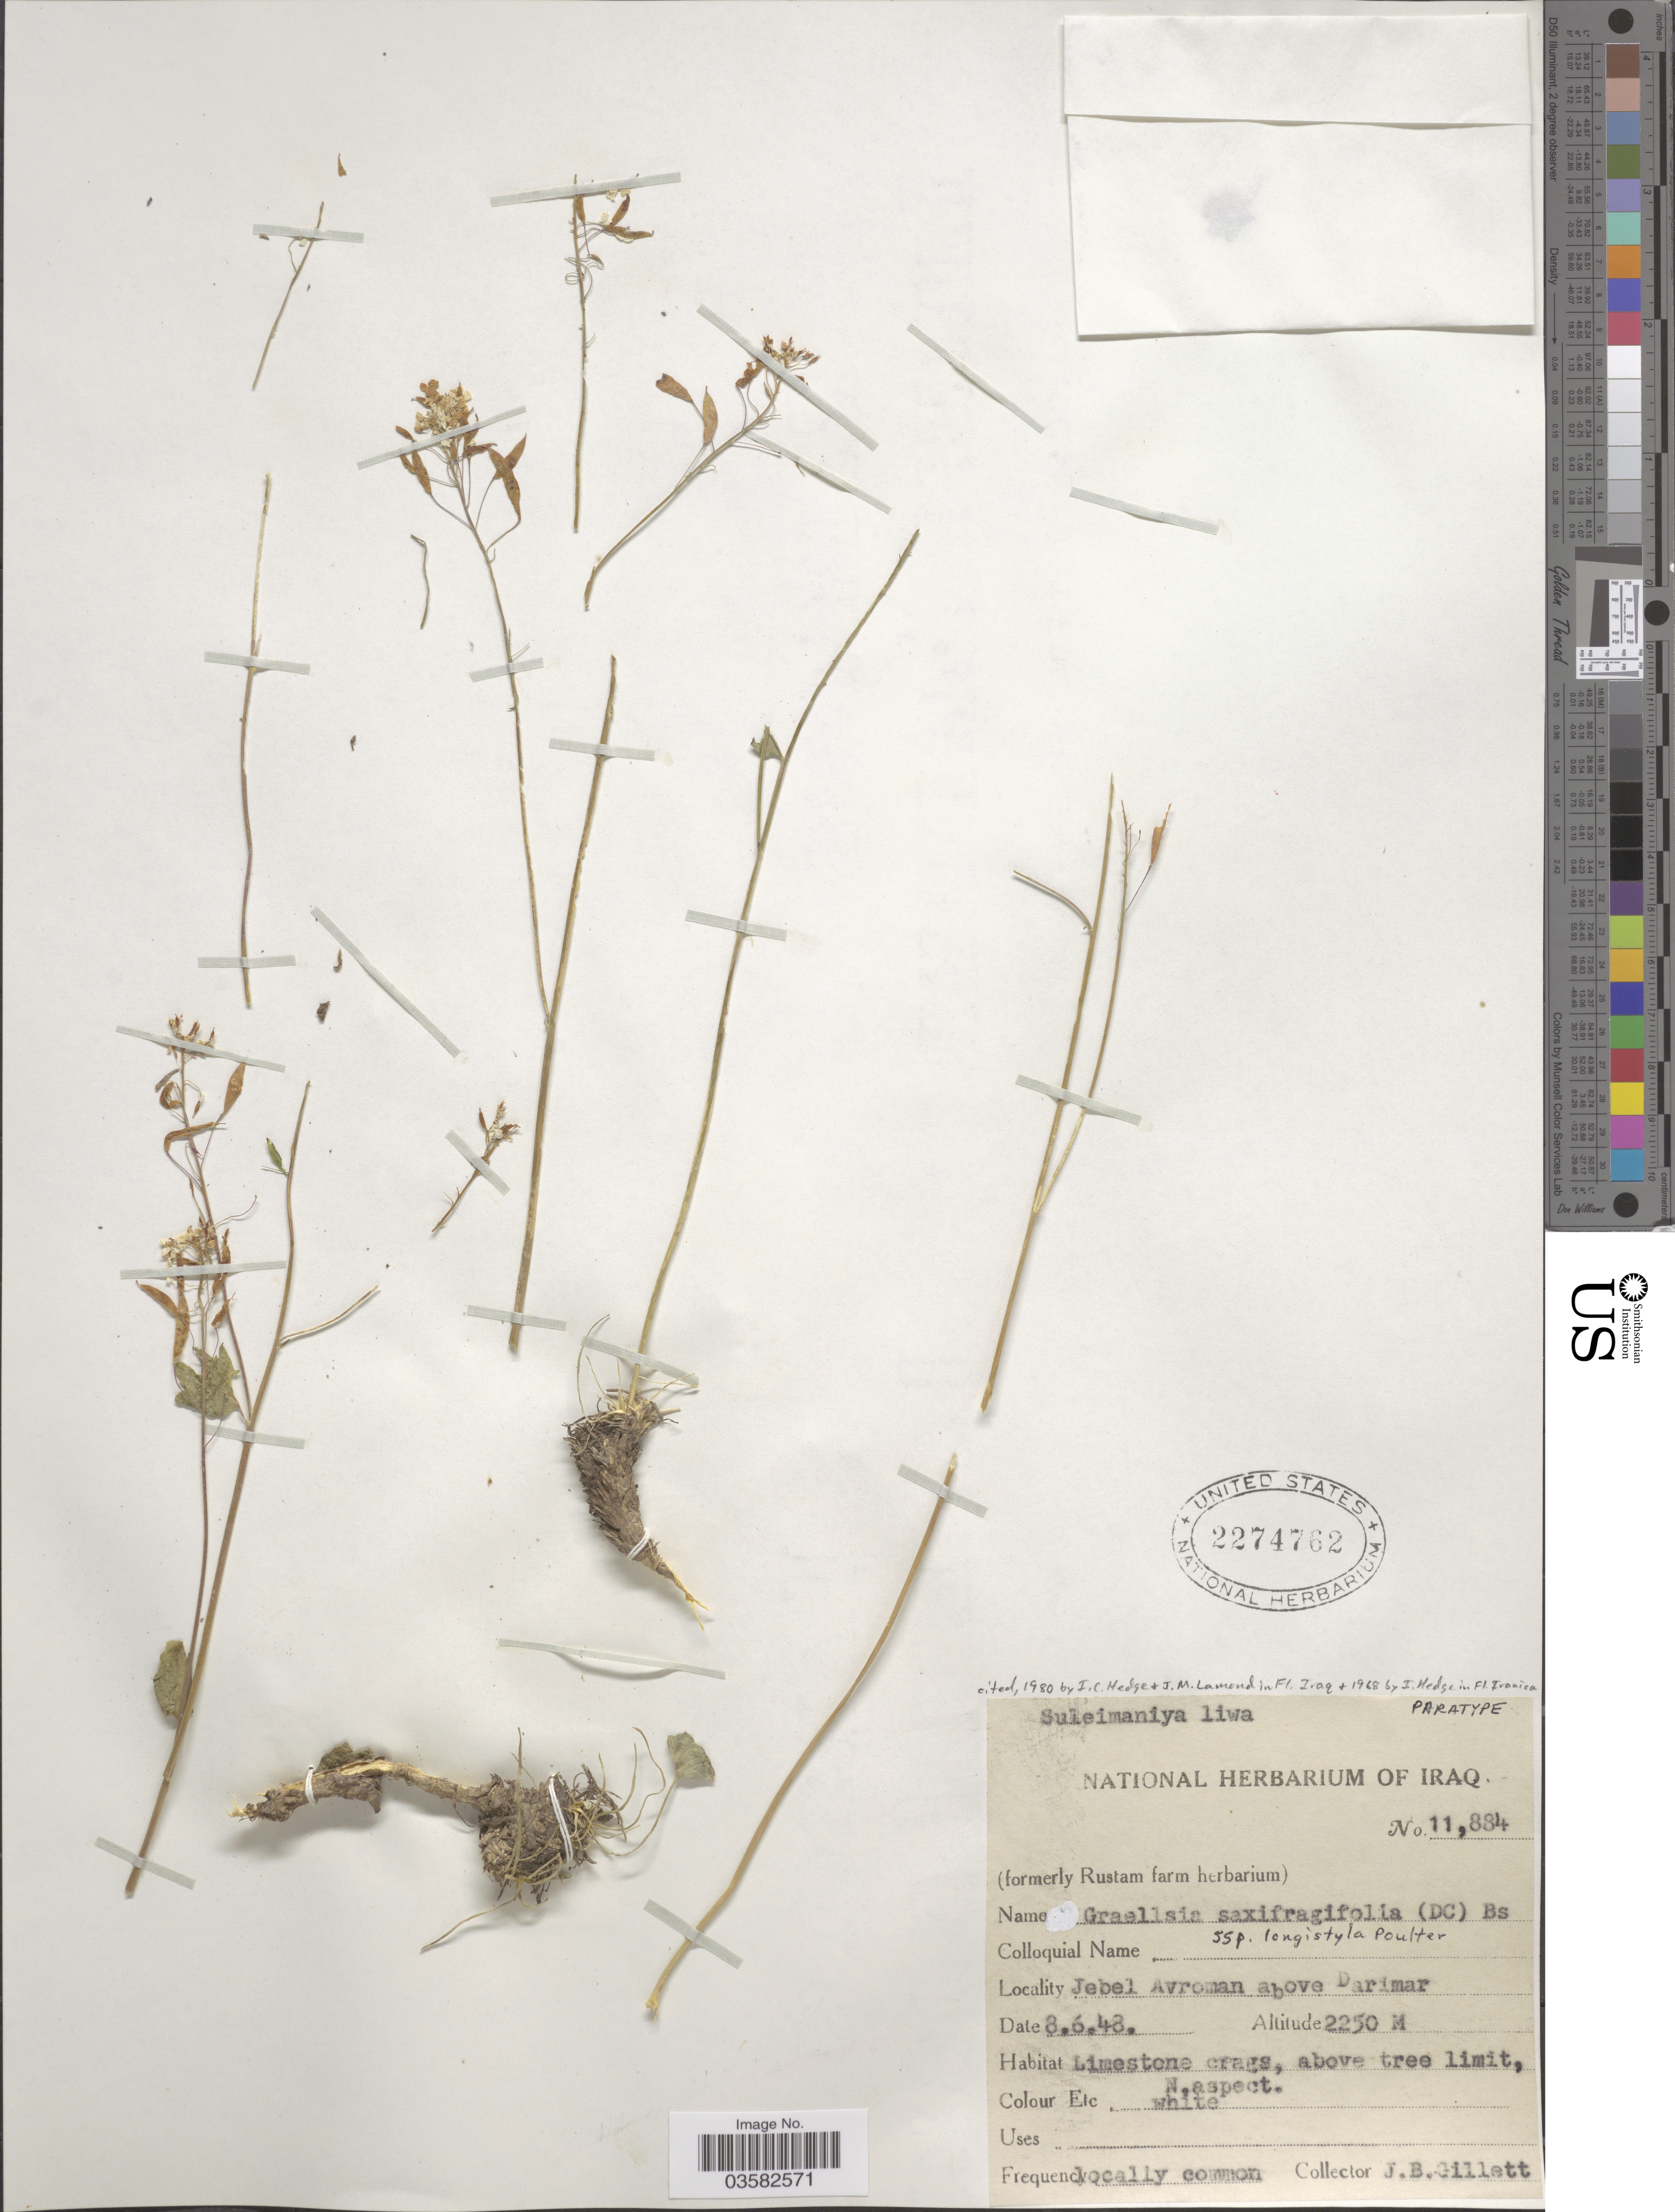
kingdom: Plantae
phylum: Tracheophyta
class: Magnoliopsida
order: Brassicales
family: Brassicaceae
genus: Graellsia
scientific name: Graellsia saxifragifolia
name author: Boiss.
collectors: J. B. Gillett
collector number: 11884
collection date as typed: Transcribed d/m/y: 8/6/48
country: Iraq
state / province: As Sulaymānīyah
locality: Suleimaniya liwa. Jebel Avroman above Darimar.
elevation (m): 2250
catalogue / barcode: US 2274762